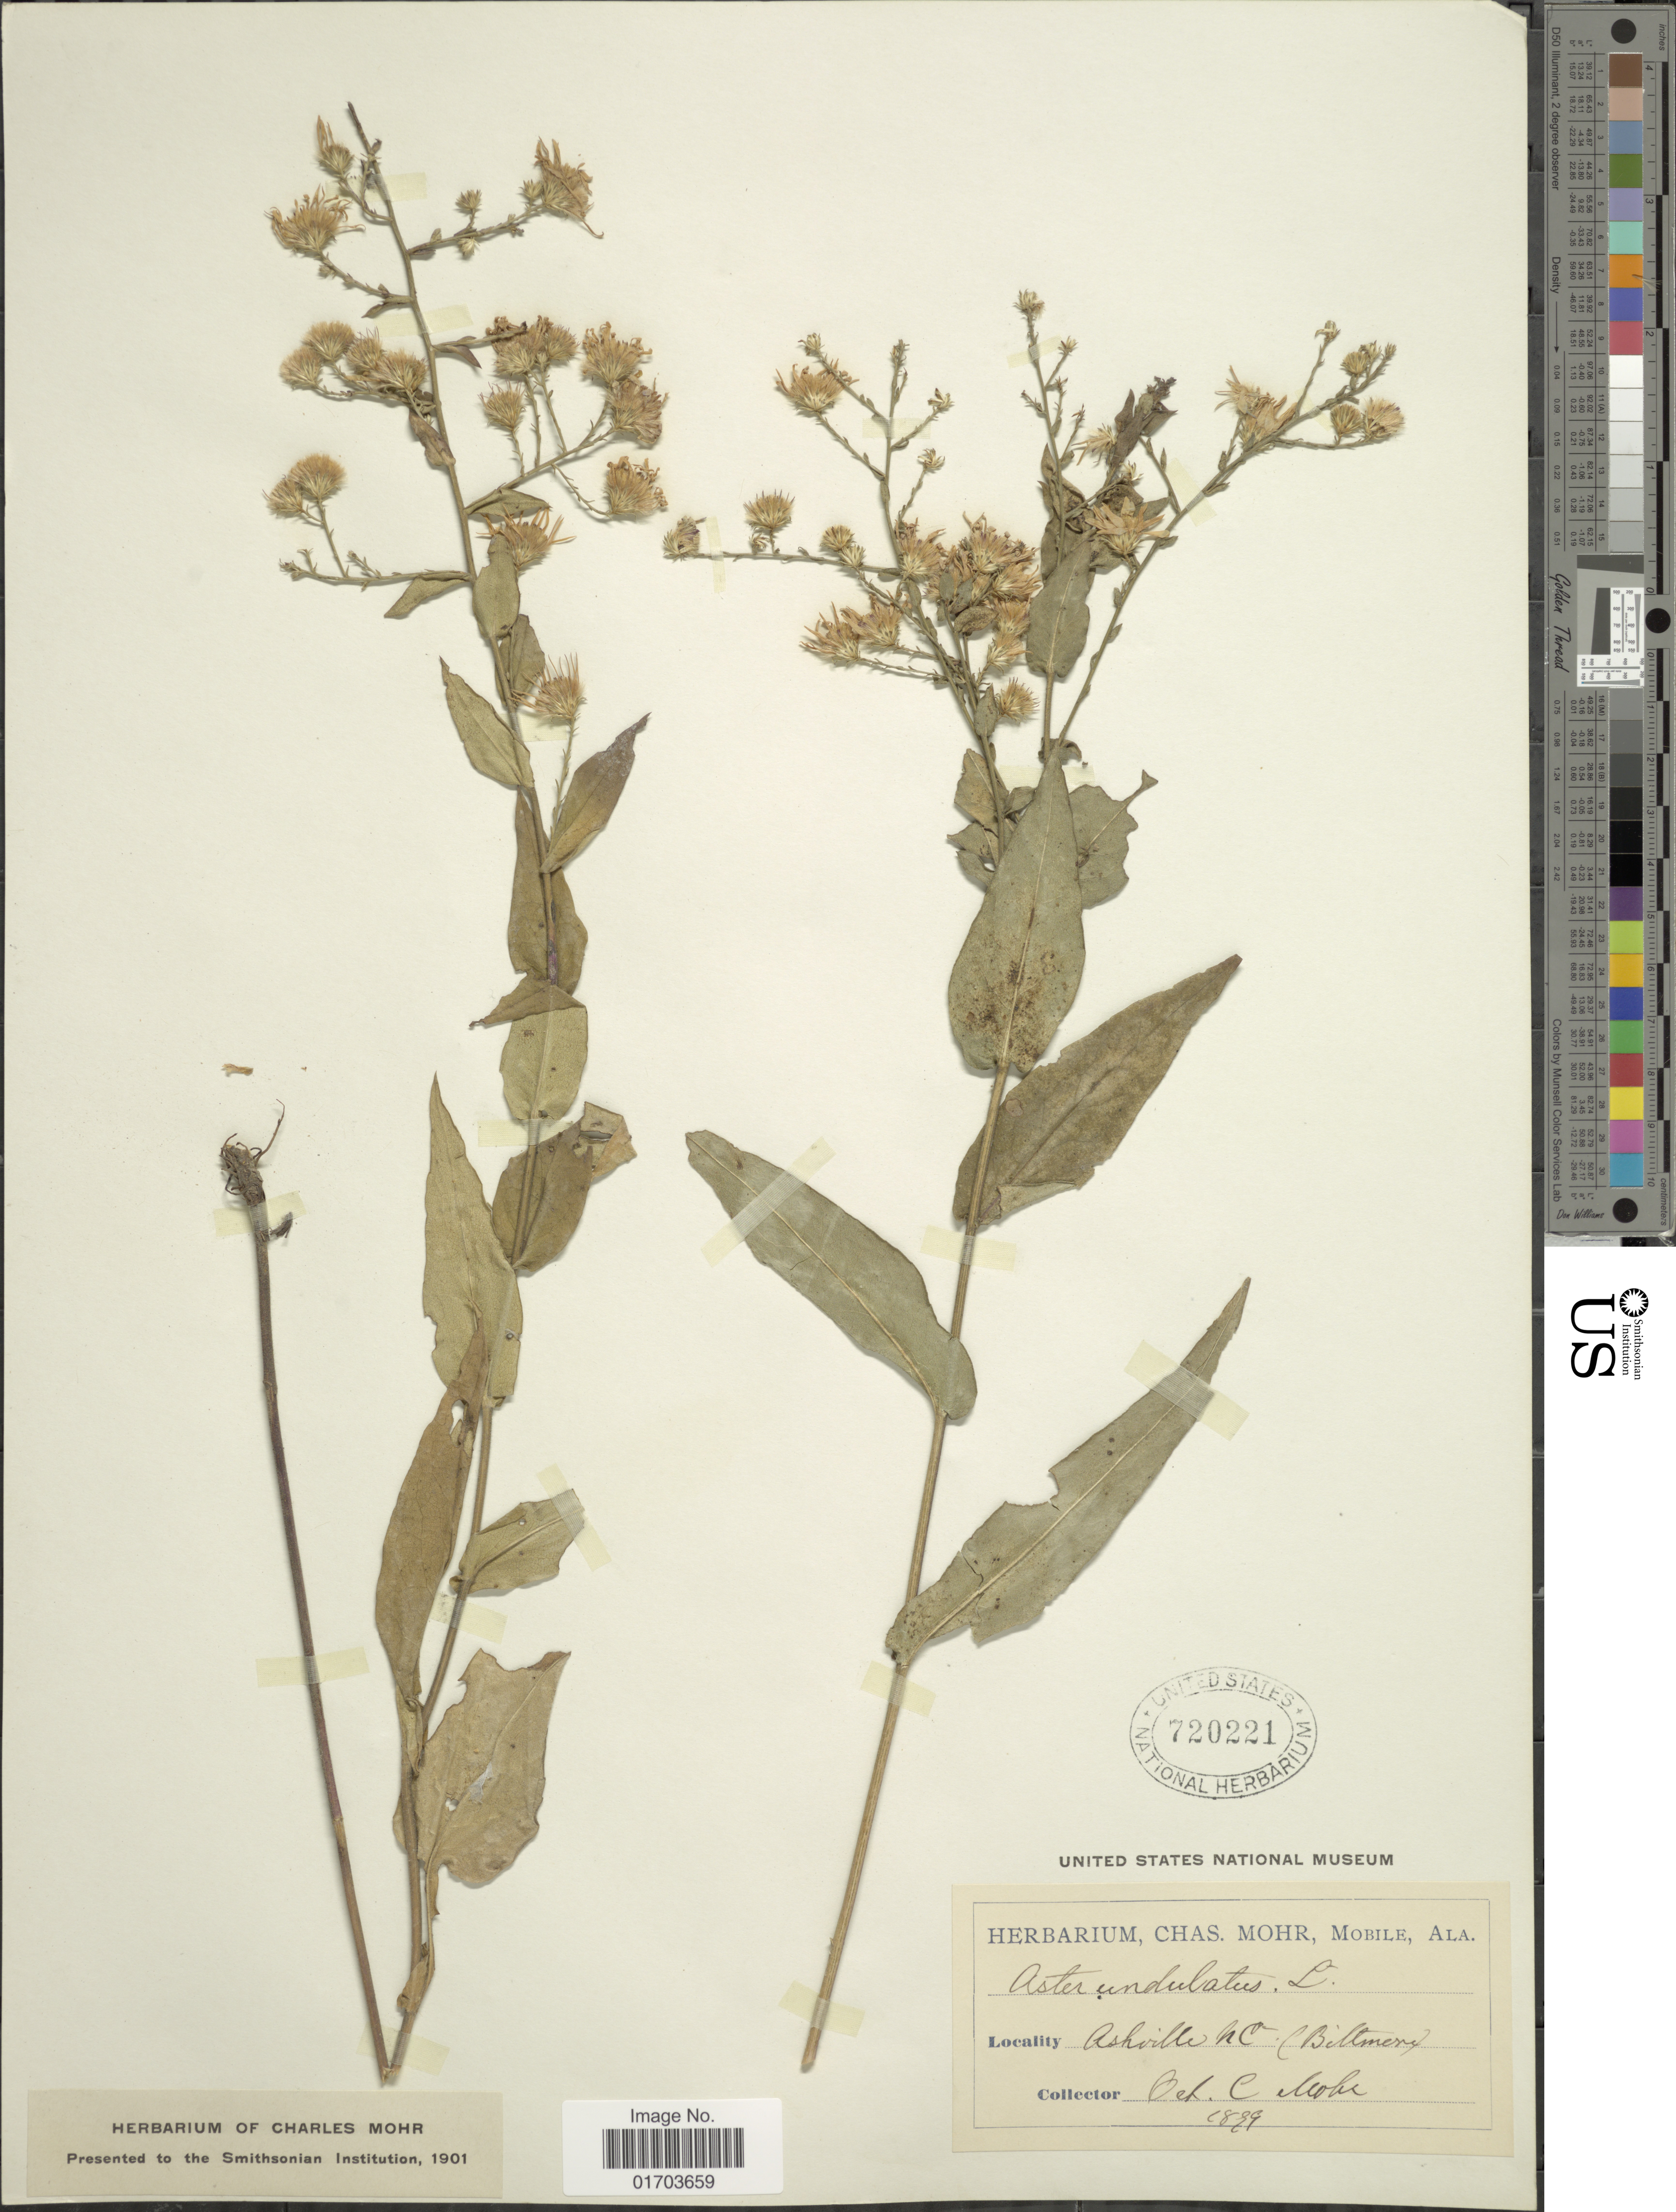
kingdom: Plantae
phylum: Tracheophyta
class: Magnoliopsida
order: Asterales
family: Asteraceae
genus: Symphyotrichum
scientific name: Symphyotrichum undulatum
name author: (L.) G.L. Nesom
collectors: C. T. Mohr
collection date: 1899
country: United States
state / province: North Carolina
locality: Ashville, N.C. (Biltmore).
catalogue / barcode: US 720221